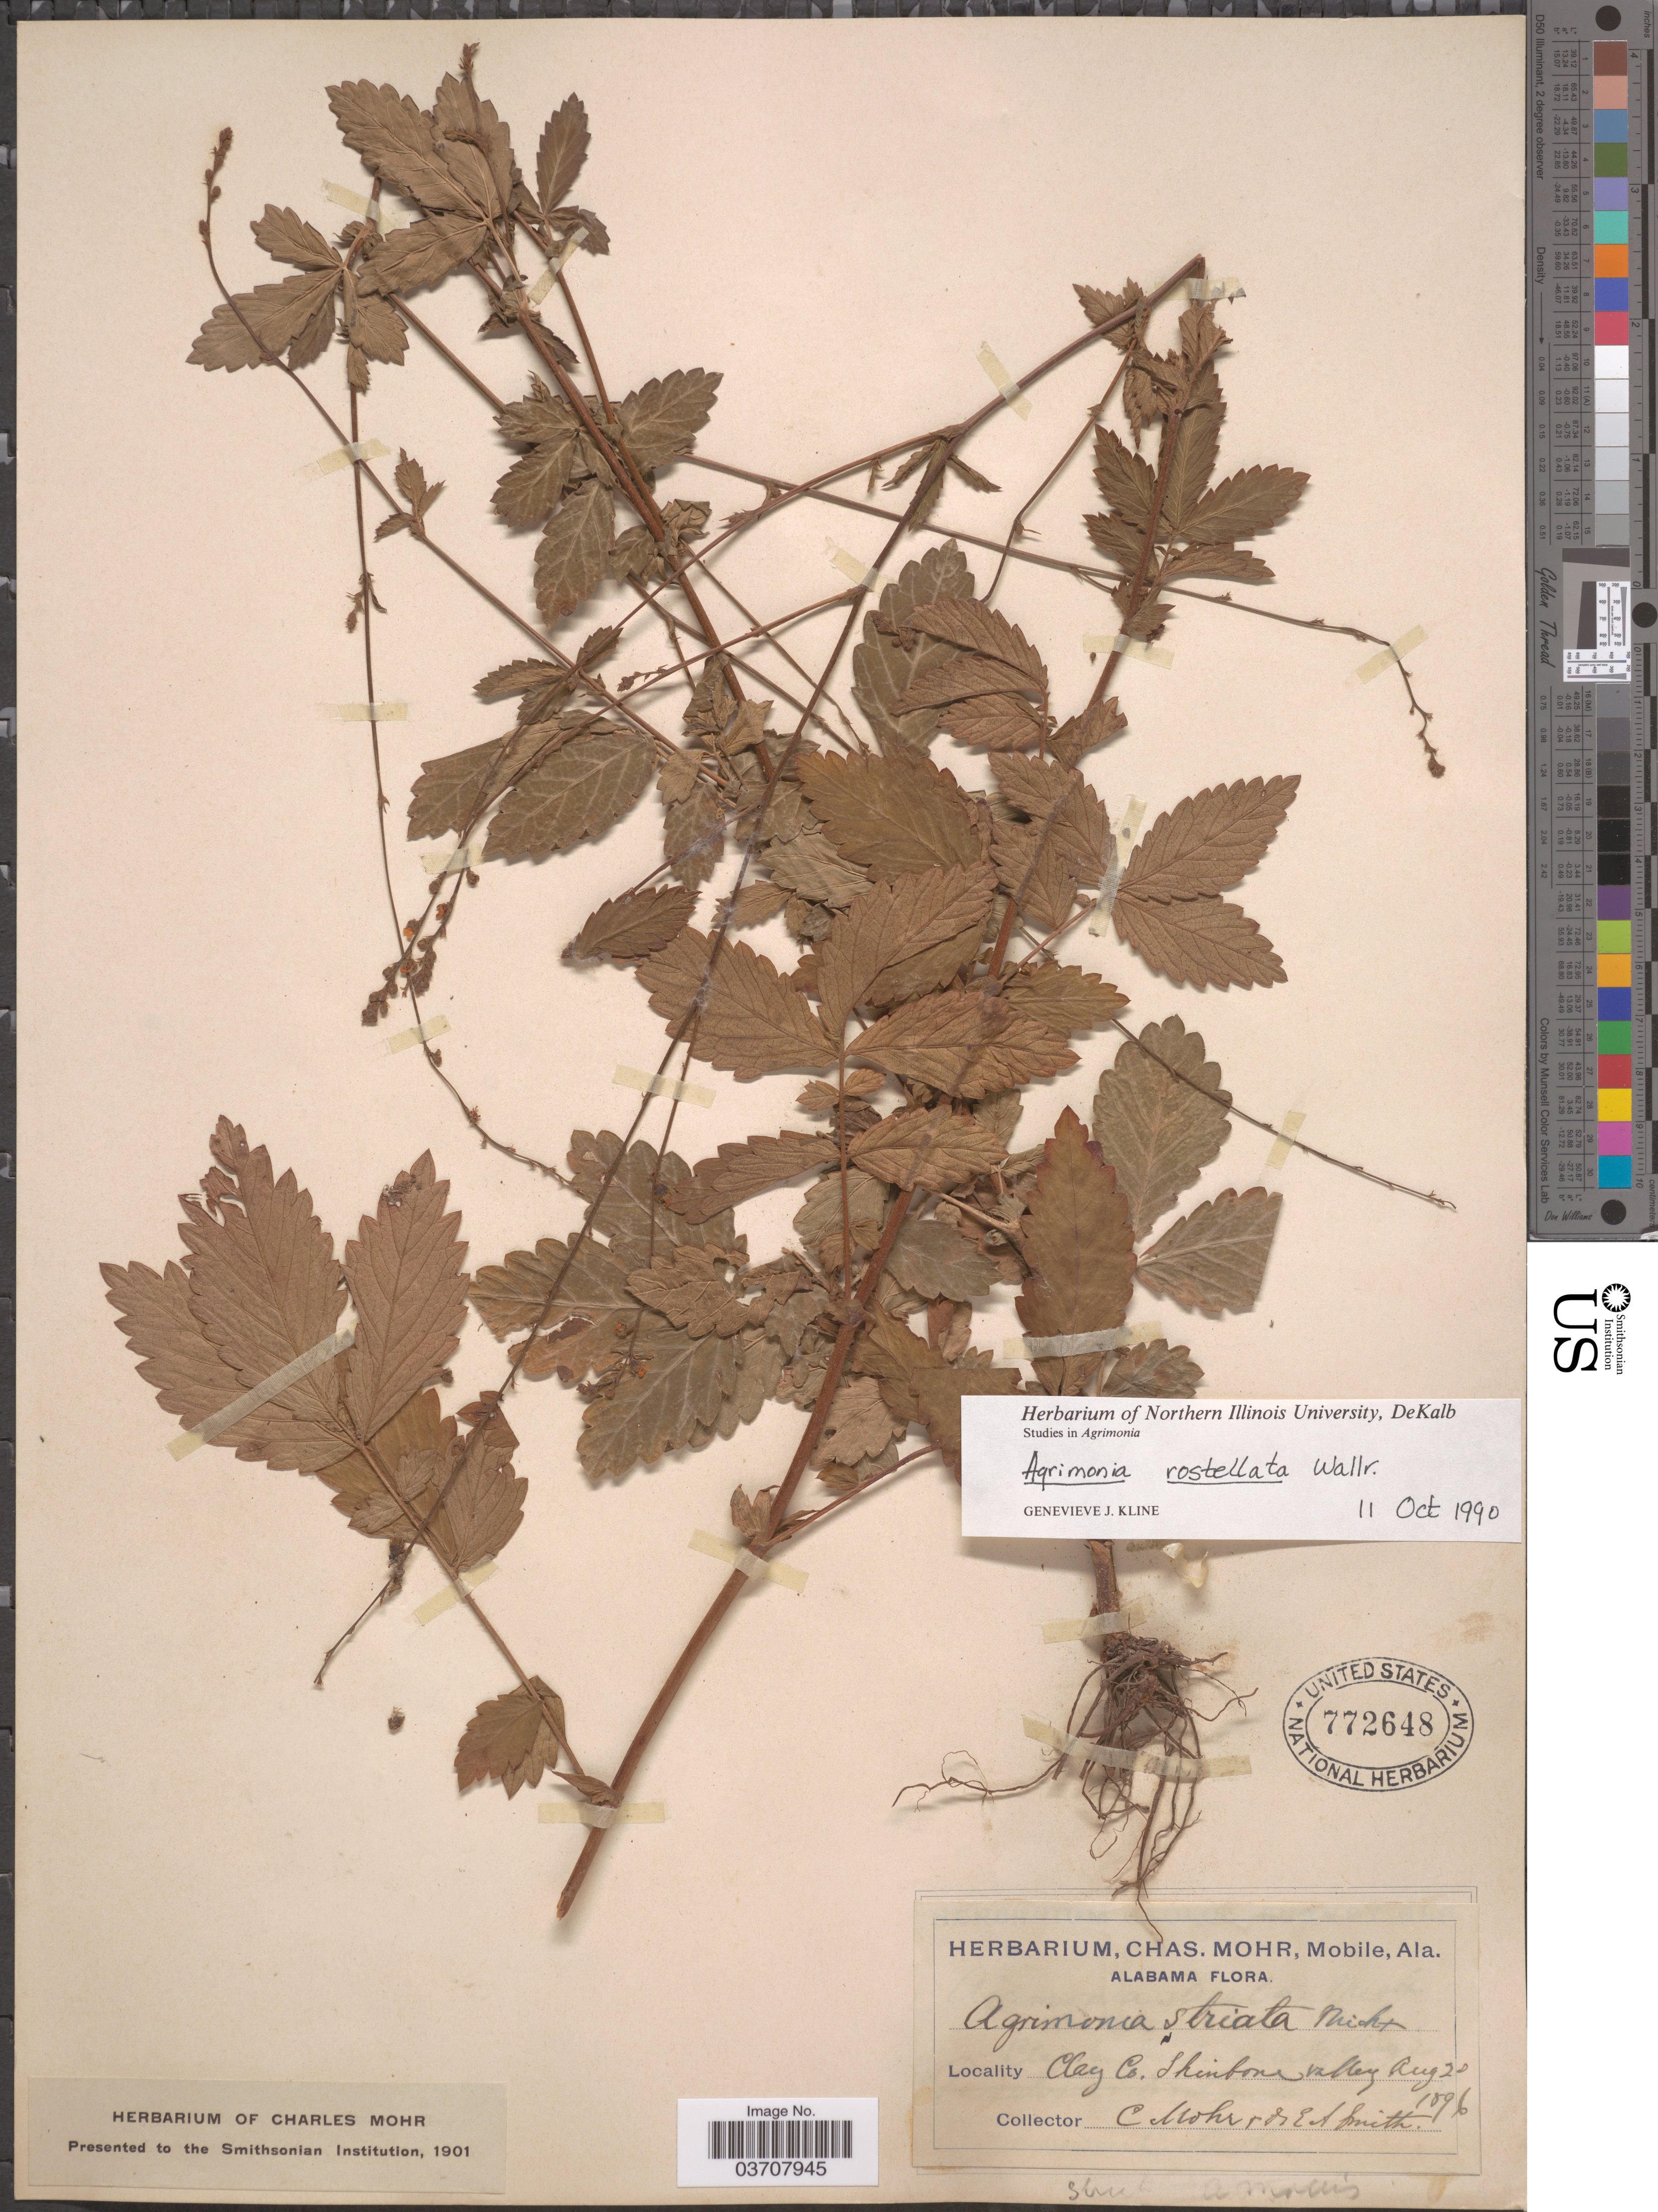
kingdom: Plantae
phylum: Tracheophyta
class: Magnoliopsida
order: Rosales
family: Rosaceae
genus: Agrimonia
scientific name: Agrimonia rostellata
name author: Wallr.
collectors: Mohr, C. T. (herbarium) & E. A. Smith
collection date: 1896-08-20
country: United States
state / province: Alabama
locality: Clay Co. Shinbone Valley.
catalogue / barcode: US 772648